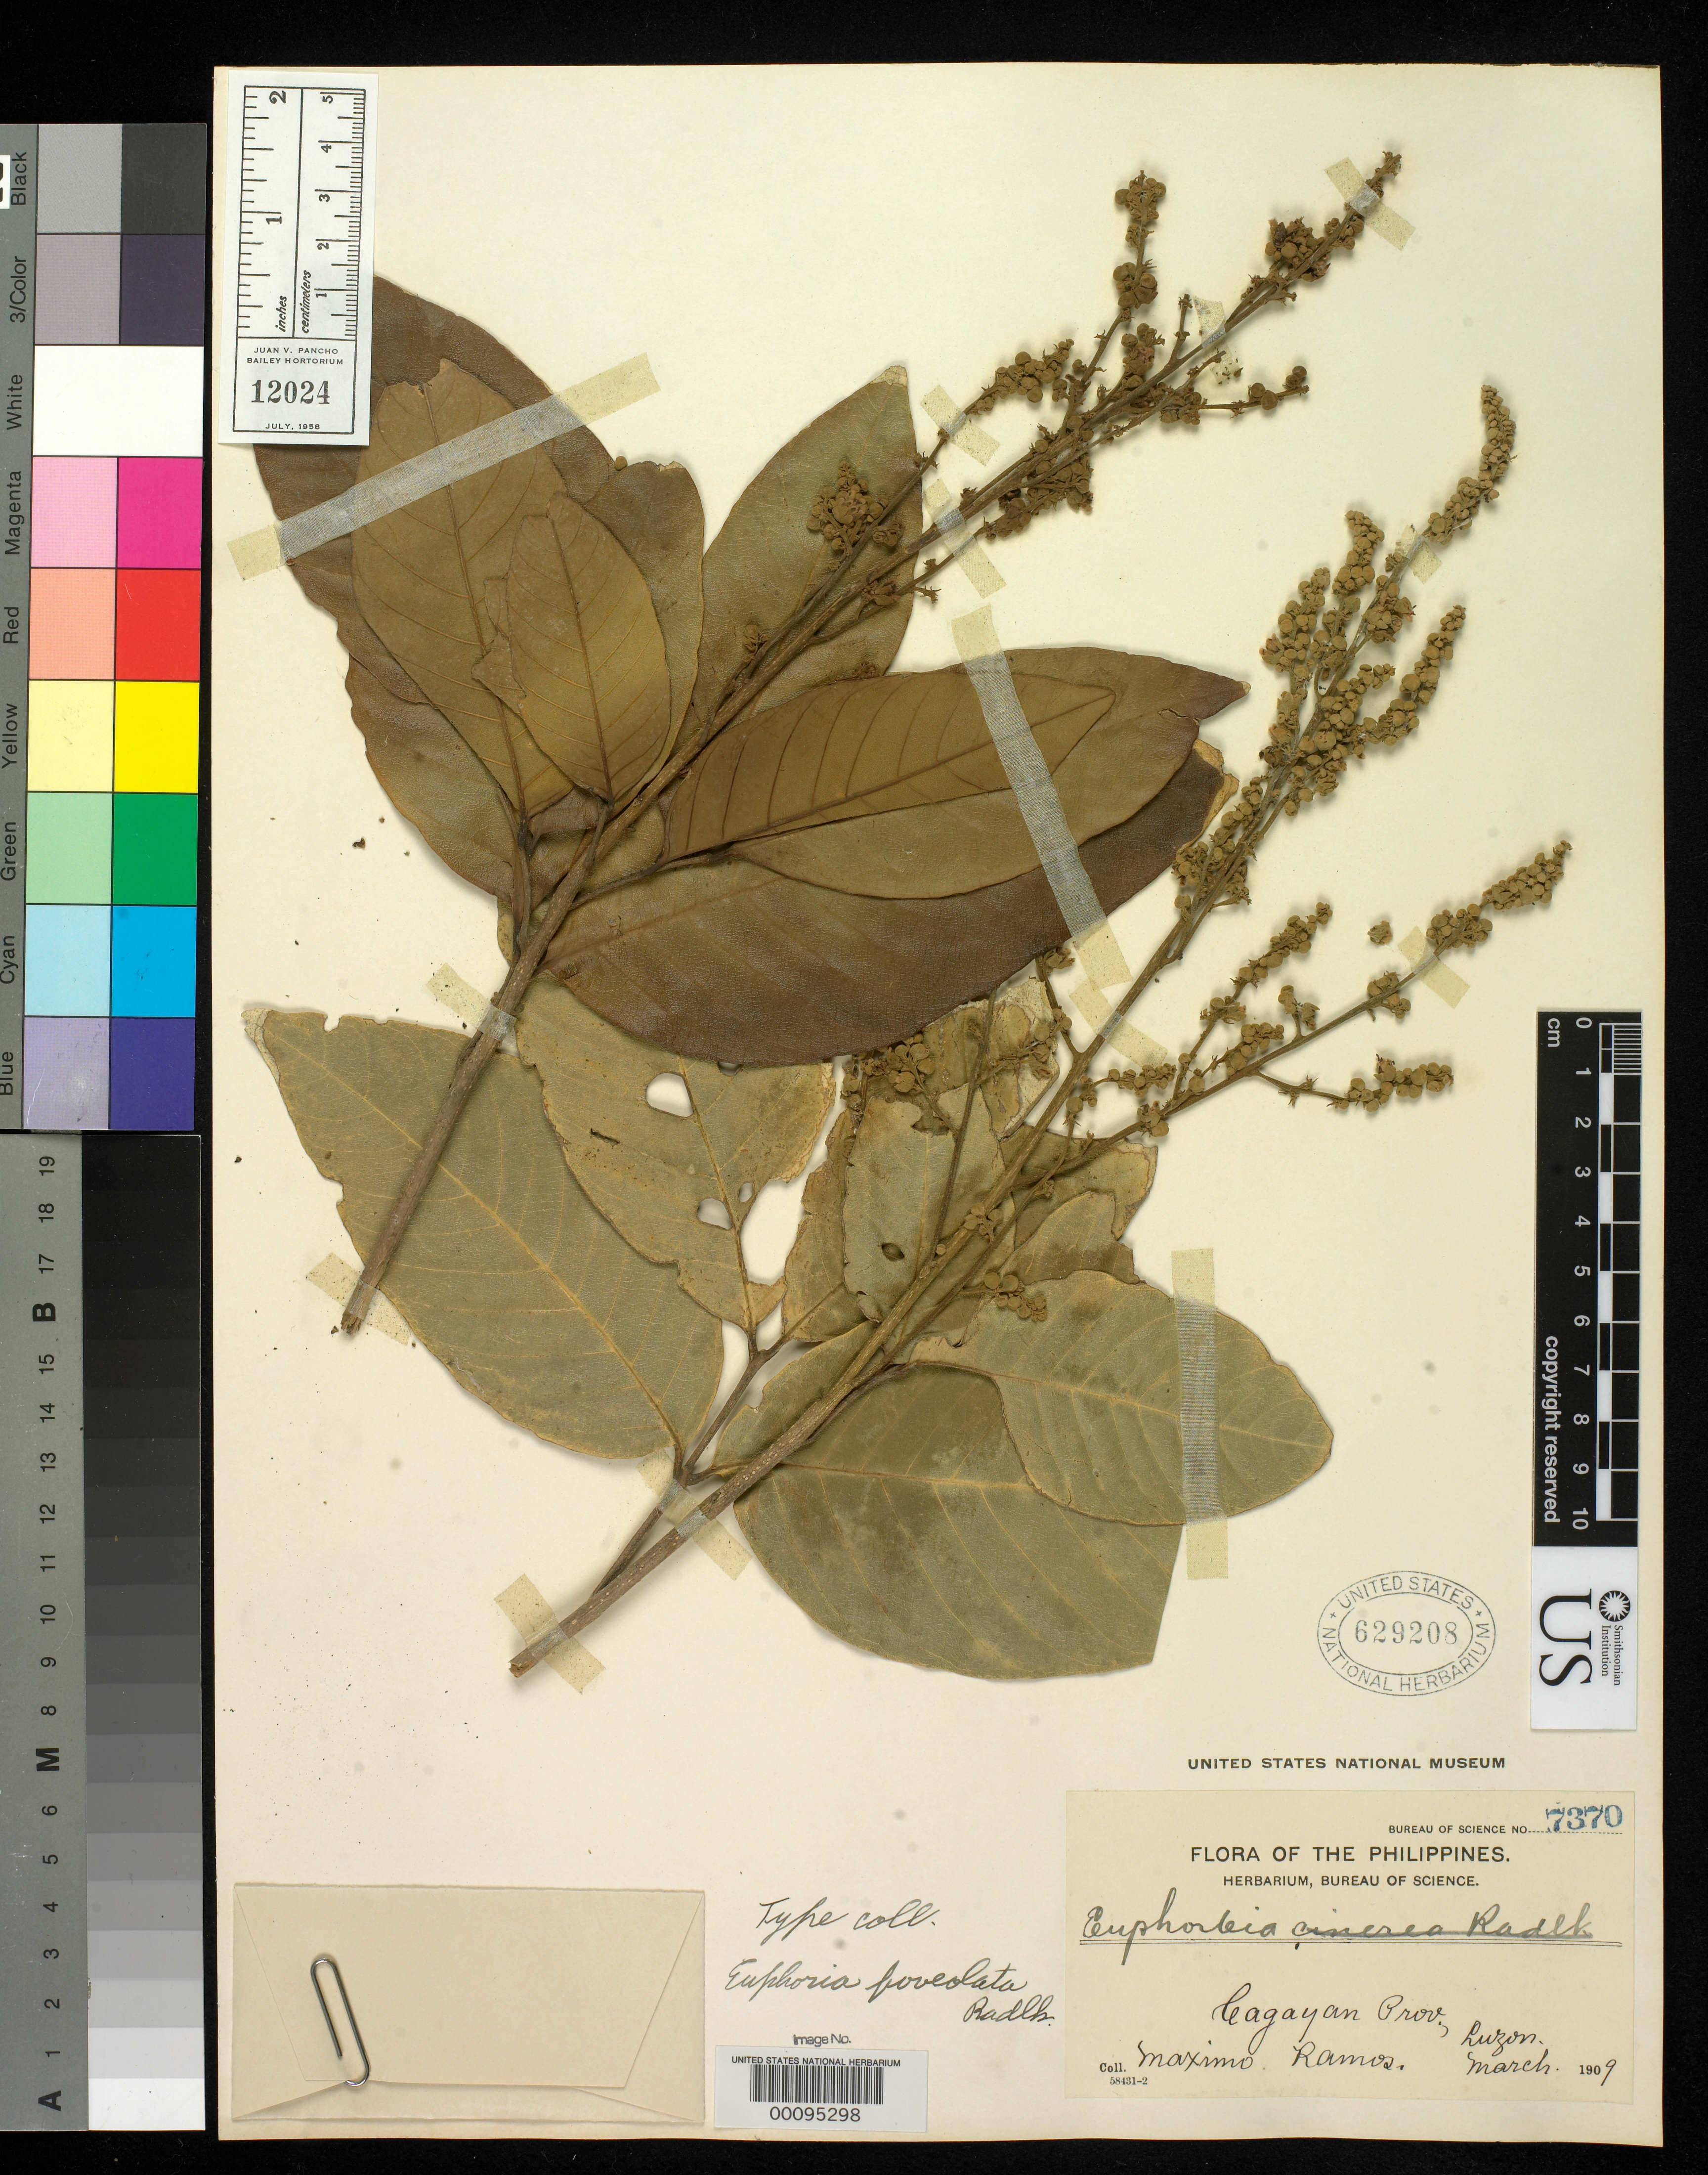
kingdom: Plantae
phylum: Tracheophyta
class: Magnoliopsida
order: Sapindales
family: Sapindaceae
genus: Euphoria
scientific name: Euphoria foveolata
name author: Radlk.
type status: Isotype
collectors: M. Ramos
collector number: Bur. Sci. 7370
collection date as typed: Mar 1909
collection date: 1909-03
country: Philippines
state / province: Cagayan Valley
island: Luzon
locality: Cagayan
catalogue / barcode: US 629208